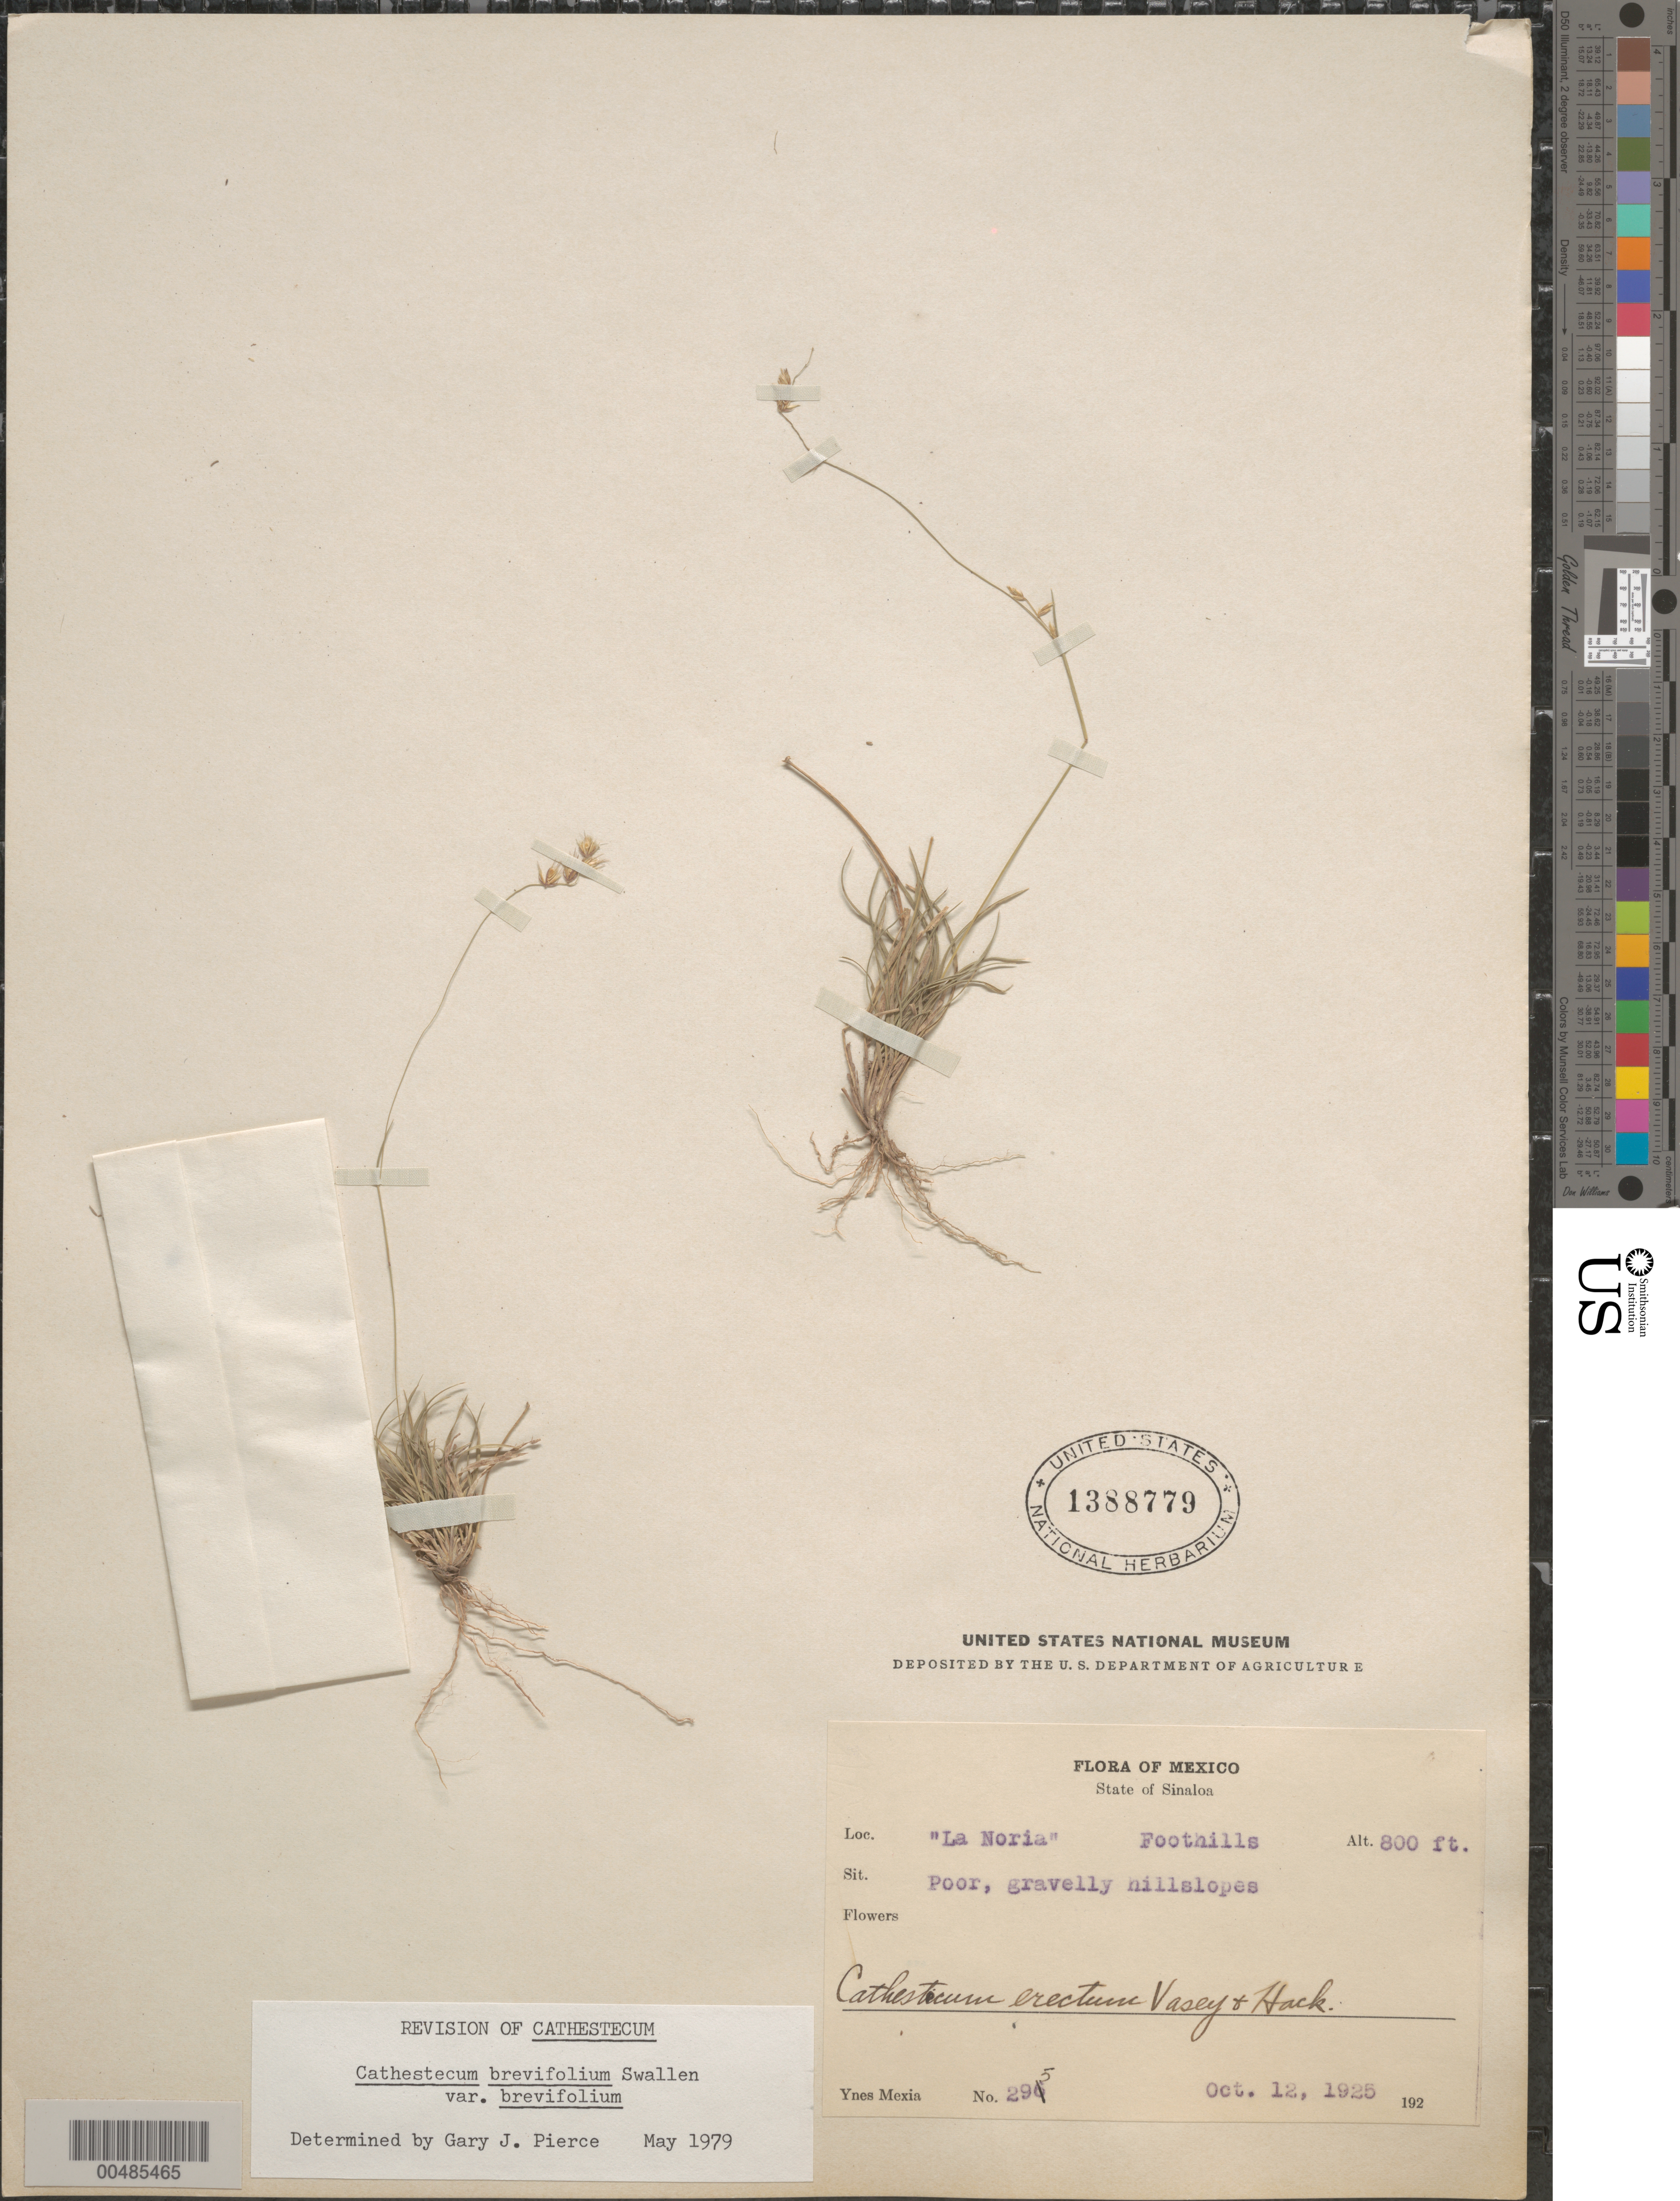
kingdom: Plantae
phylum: Tracheophyta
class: Liliopsida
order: Poales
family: Poaceae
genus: Cathestecum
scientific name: Cathestecum brevifolium var. brevifolium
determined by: Pierce, G. J.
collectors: Y. Mexia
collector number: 295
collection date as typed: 12 Oct 1925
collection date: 1925-10-12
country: Mexico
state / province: Sinaloa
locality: La Noria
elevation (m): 244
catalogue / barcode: US 1388779